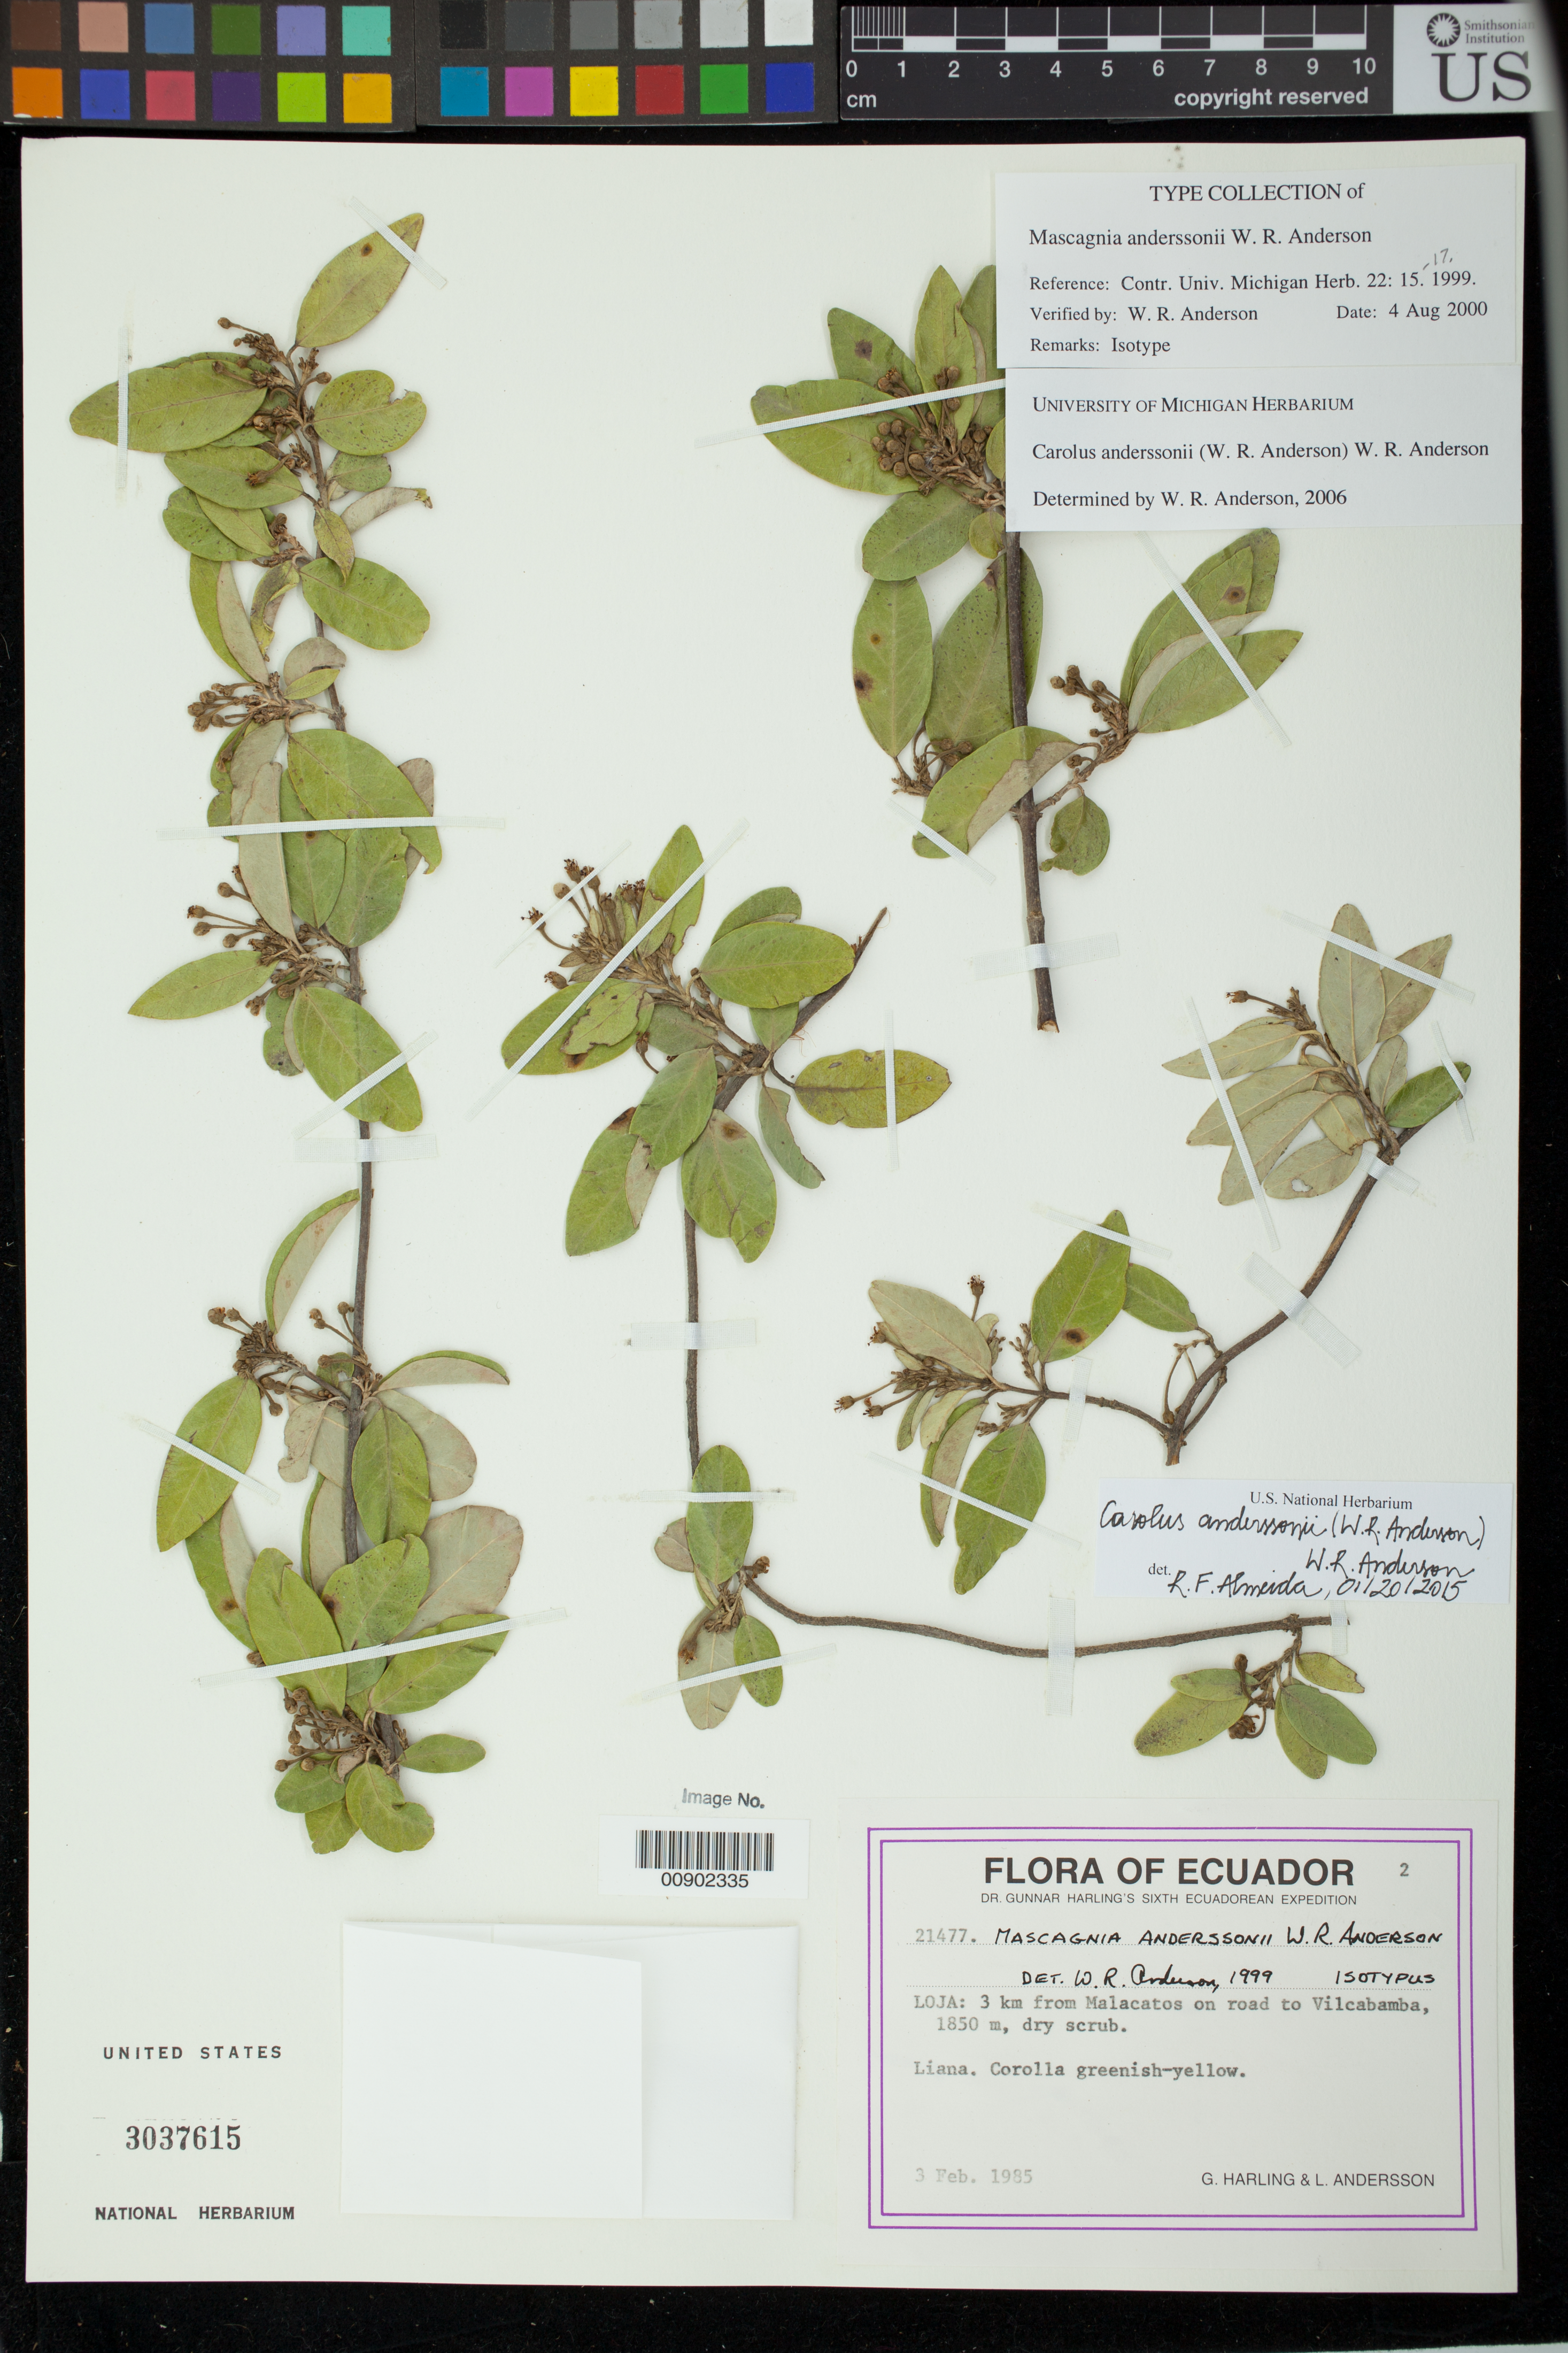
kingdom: Plantae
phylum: Tracheophyta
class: Magnoliopsida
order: Malpighiales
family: Malpighiaceae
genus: Mascagnia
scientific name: Mascagnia anderssonii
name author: W.R. Anderson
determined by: Anderson, W. R., (MICH), University of Michigan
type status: Isotype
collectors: G. Harling & L. Andersson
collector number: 21477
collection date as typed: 03 Feb 1985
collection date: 1985-02-03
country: Ecuador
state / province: Loja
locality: Loja: 3 km from Malacatos on road to Vilcabamba.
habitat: Dry scrub.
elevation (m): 1850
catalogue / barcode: US 3037615